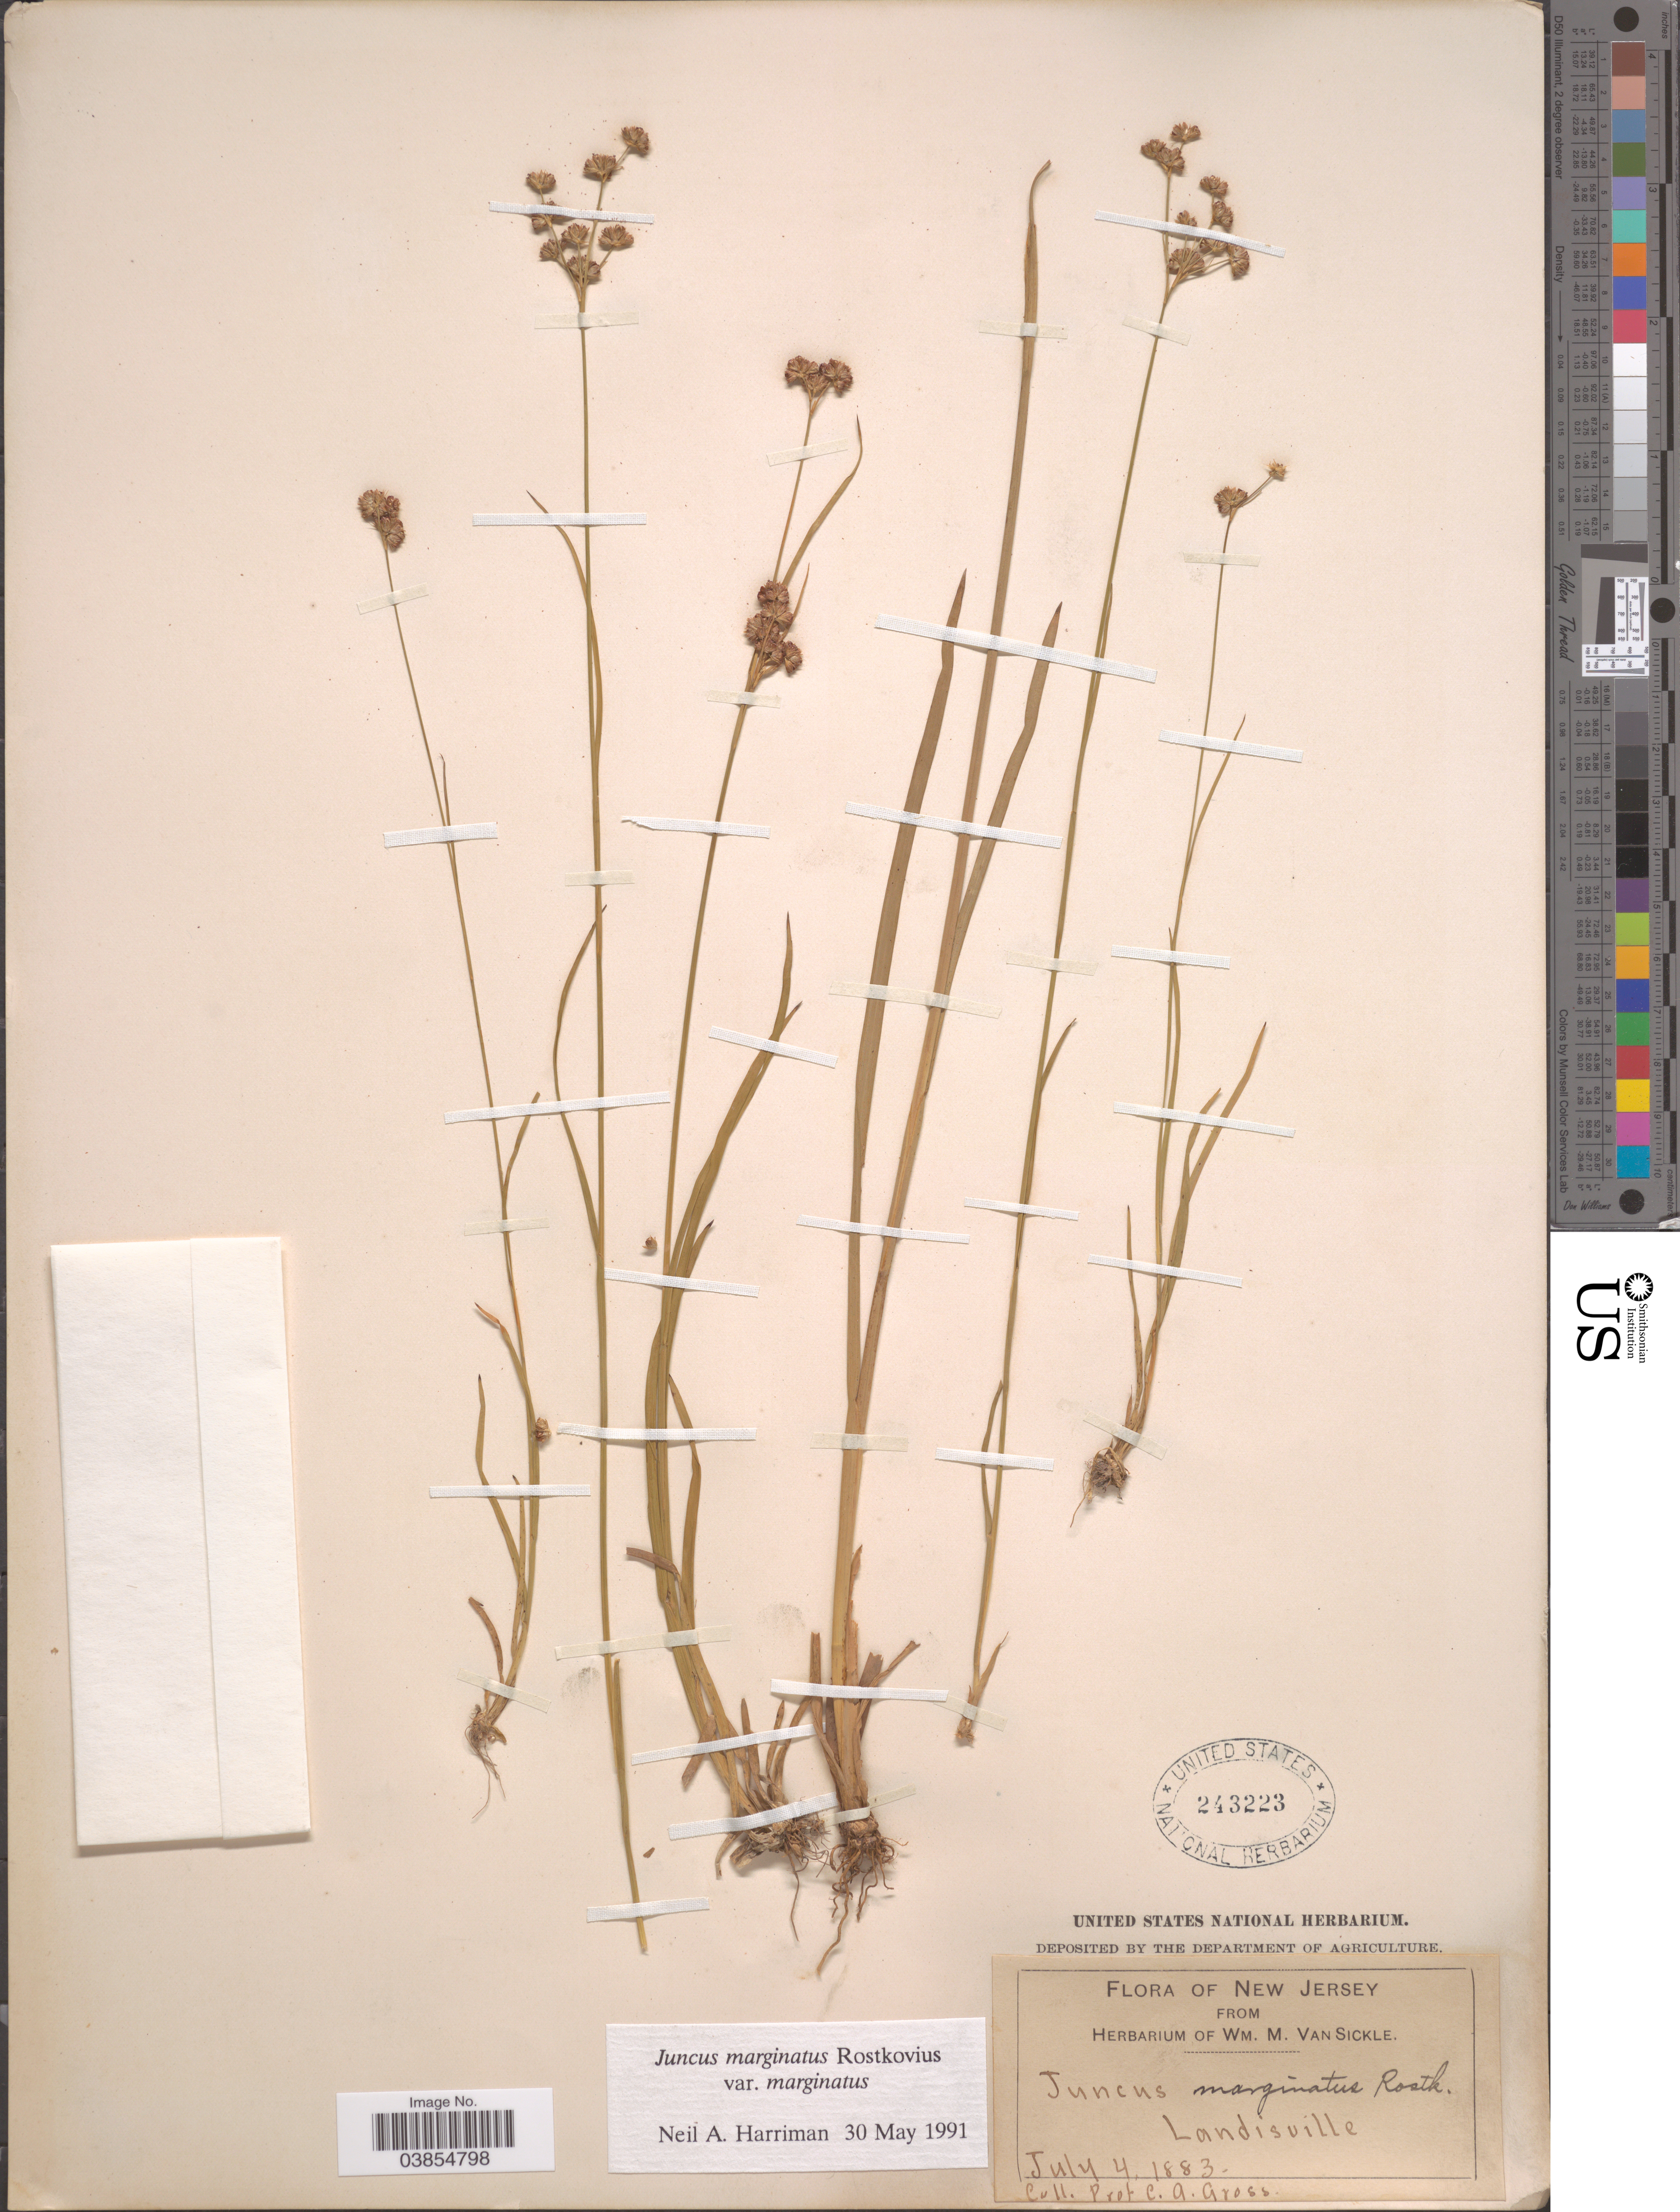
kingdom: Plantae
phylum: Tracheophyta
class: Liliopsida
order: Poales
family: Juncaceae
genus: Juncus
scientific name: Juncus marginatus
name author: Rostk.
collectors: C. A. Gross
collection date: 1883-07-04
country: United States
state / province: New Jersey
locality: Landisville.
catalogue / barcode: US 243223